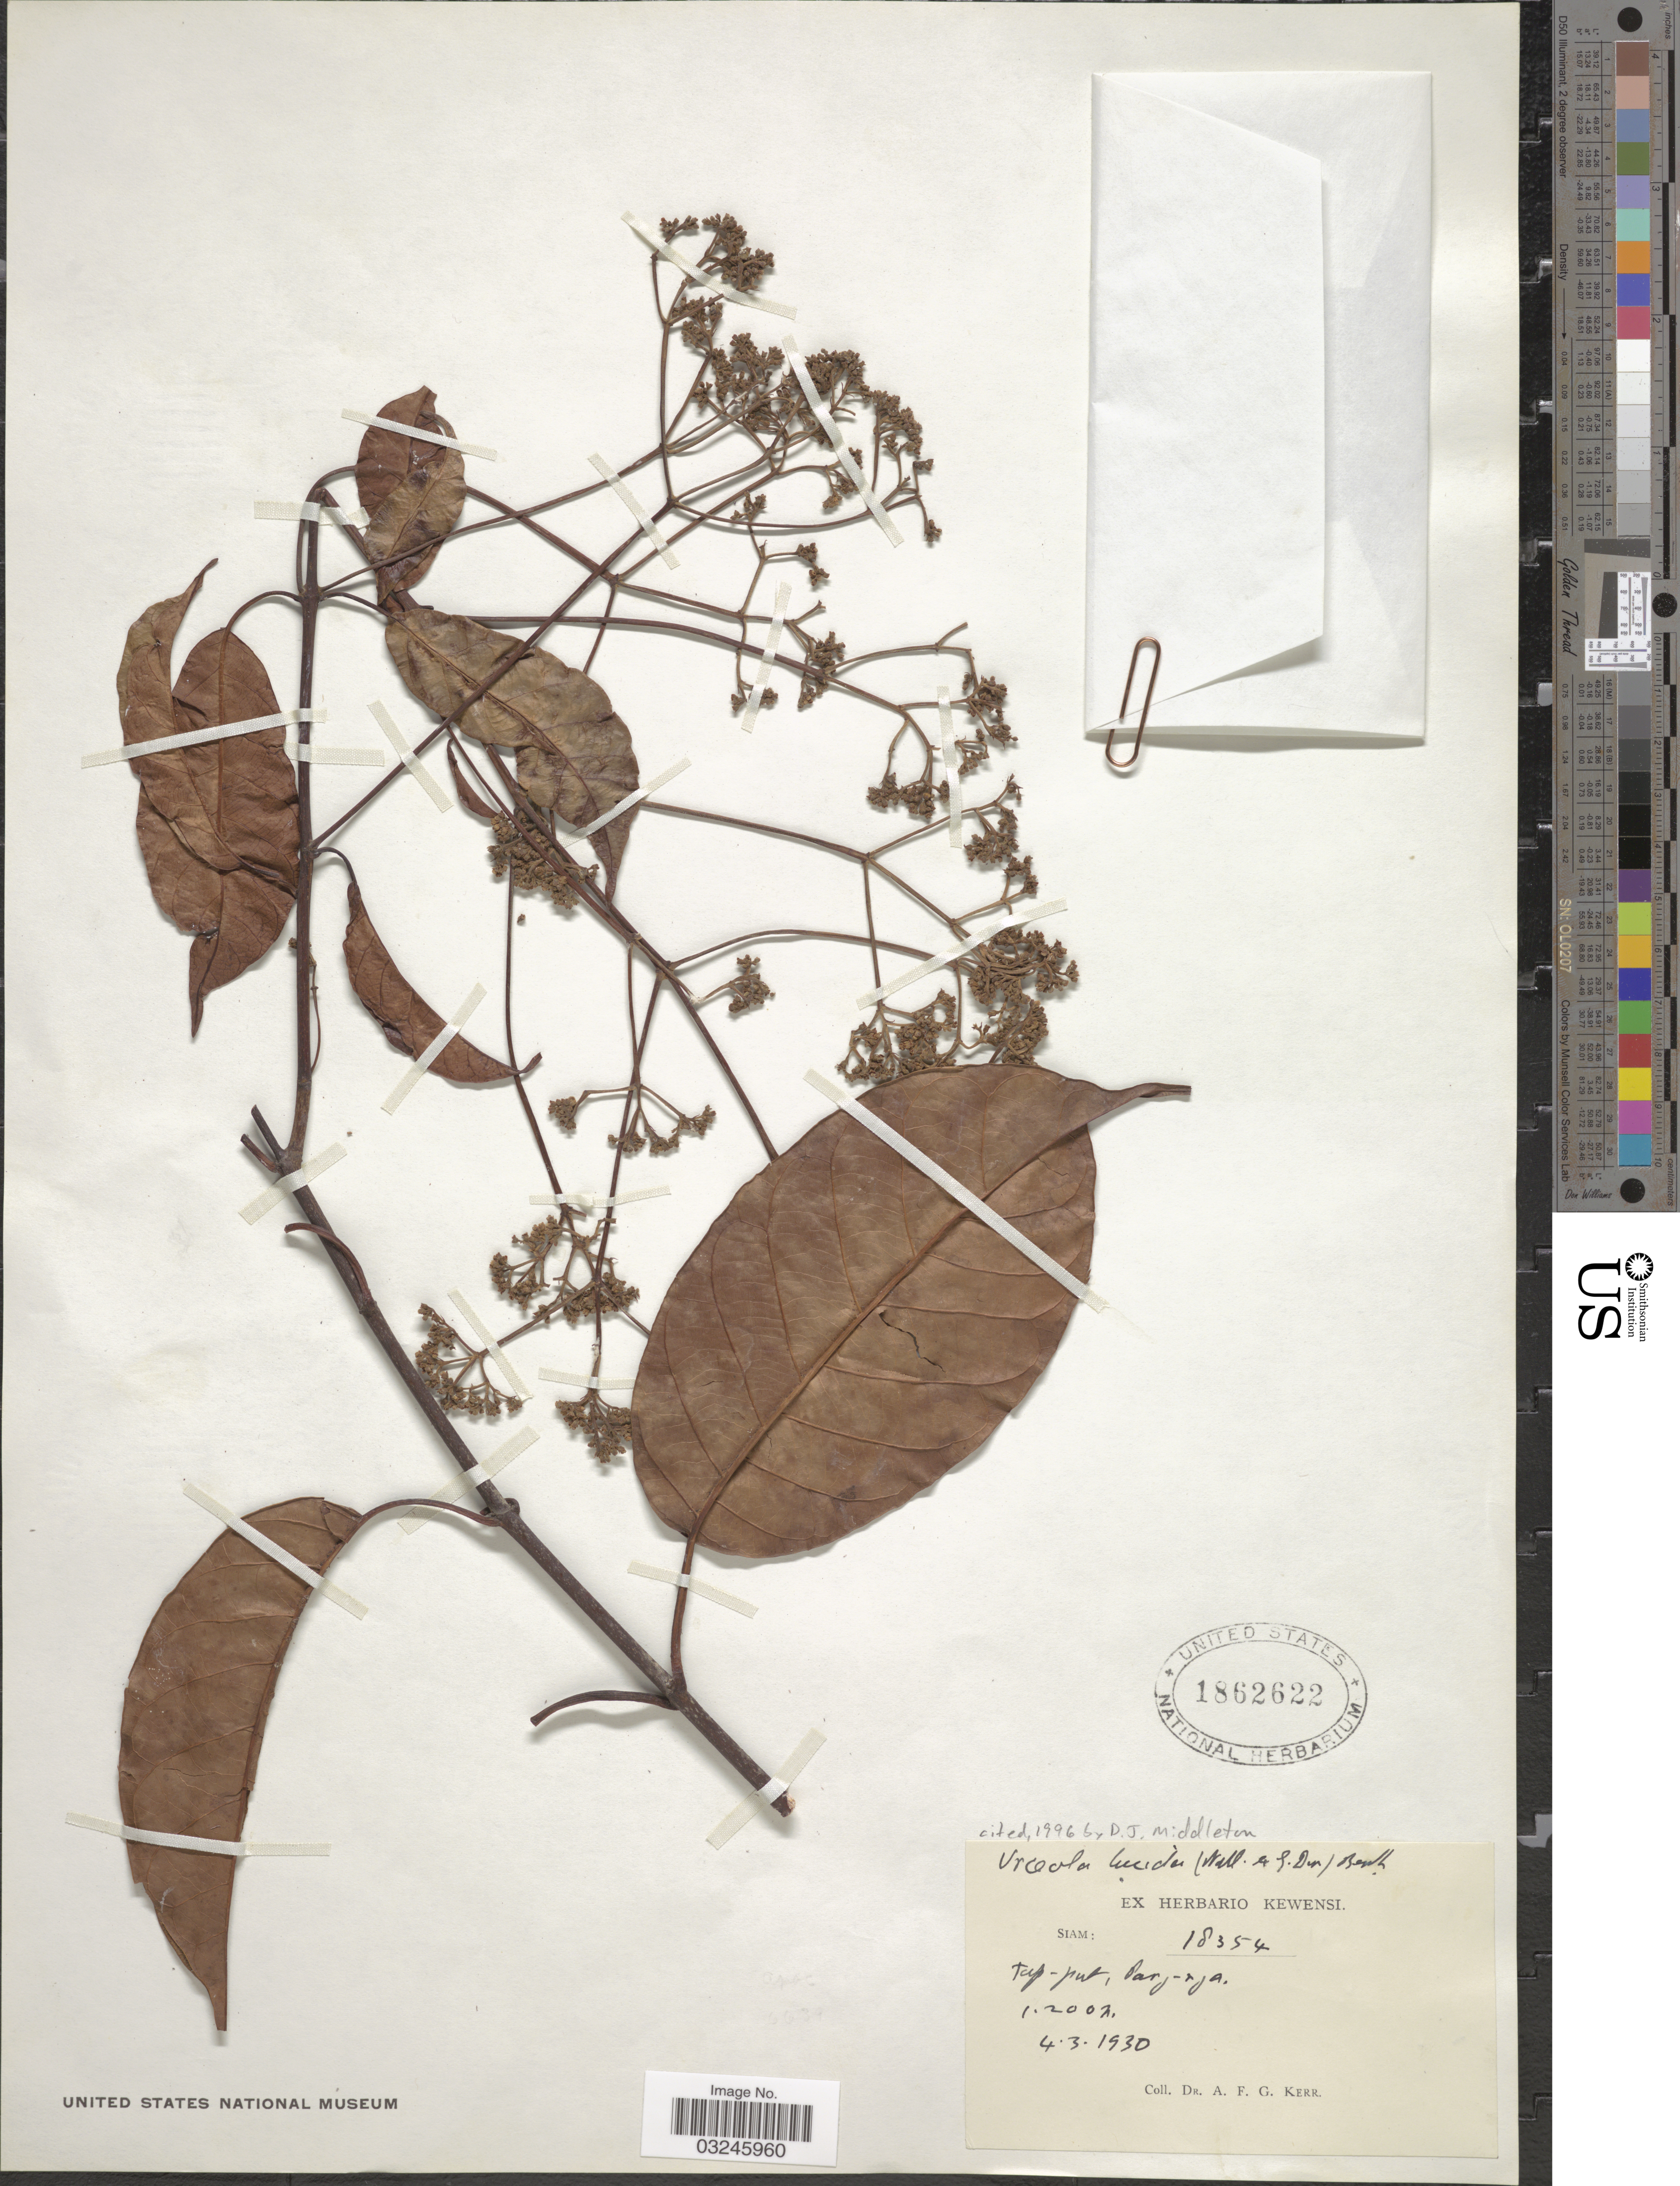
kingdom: Plantae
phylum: Tracheophyta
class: Magnoliopsida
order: Gentianales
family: Apocynaceae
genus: Urceola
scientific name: Urceola lucida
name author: (A. DC.) Benth. & Hook. f. ex Kurz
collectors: A. F. G. Kerr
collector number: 18354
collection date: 1930-03-04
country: Thailand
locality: Siam, Tap-put [interpreted], Panj-rja [interpreted].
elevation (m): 1200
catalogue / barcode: US 1862622